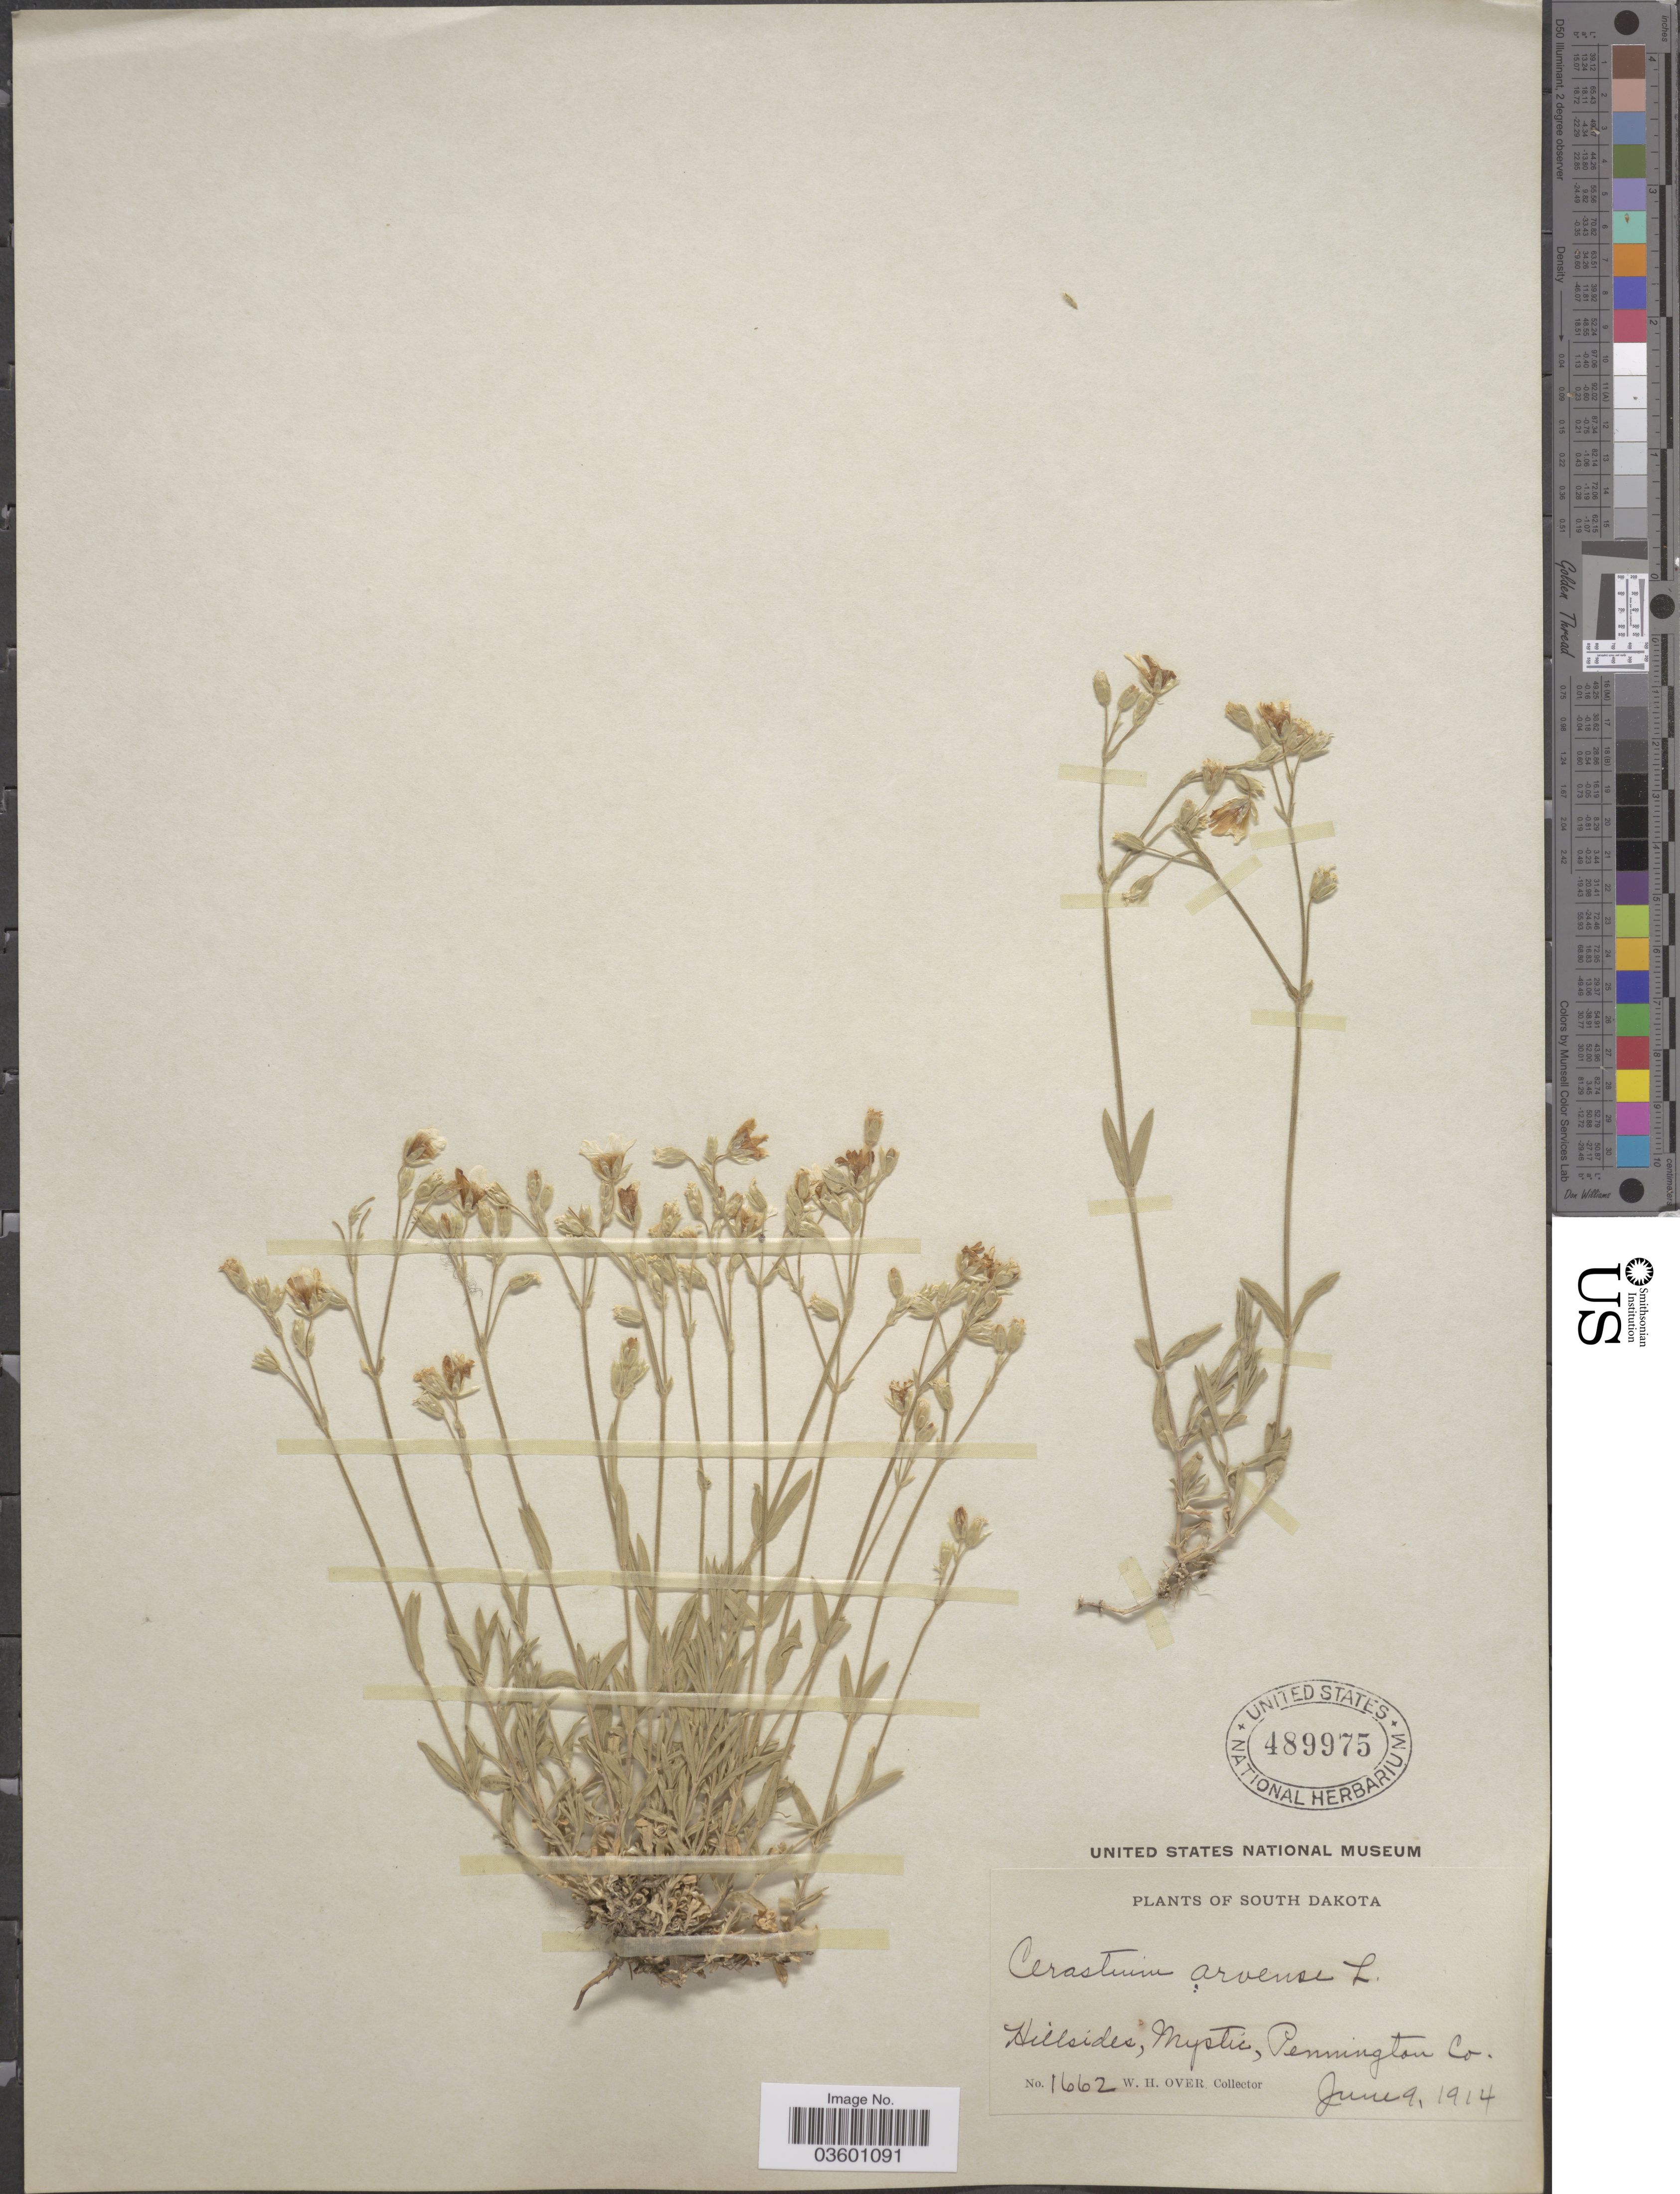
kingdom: Plantae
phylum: Tracheophyta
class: Magnoliopsida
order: Caryophyllales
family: Caryophyllaceae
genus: Cerastium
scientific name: Cerastium arvense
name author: L.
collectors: W. Over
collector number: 1662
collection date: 1914-06-09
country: United States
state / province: South Dakota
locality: Hillsides, Mystic, Pennington Co.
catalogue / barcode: US 489975